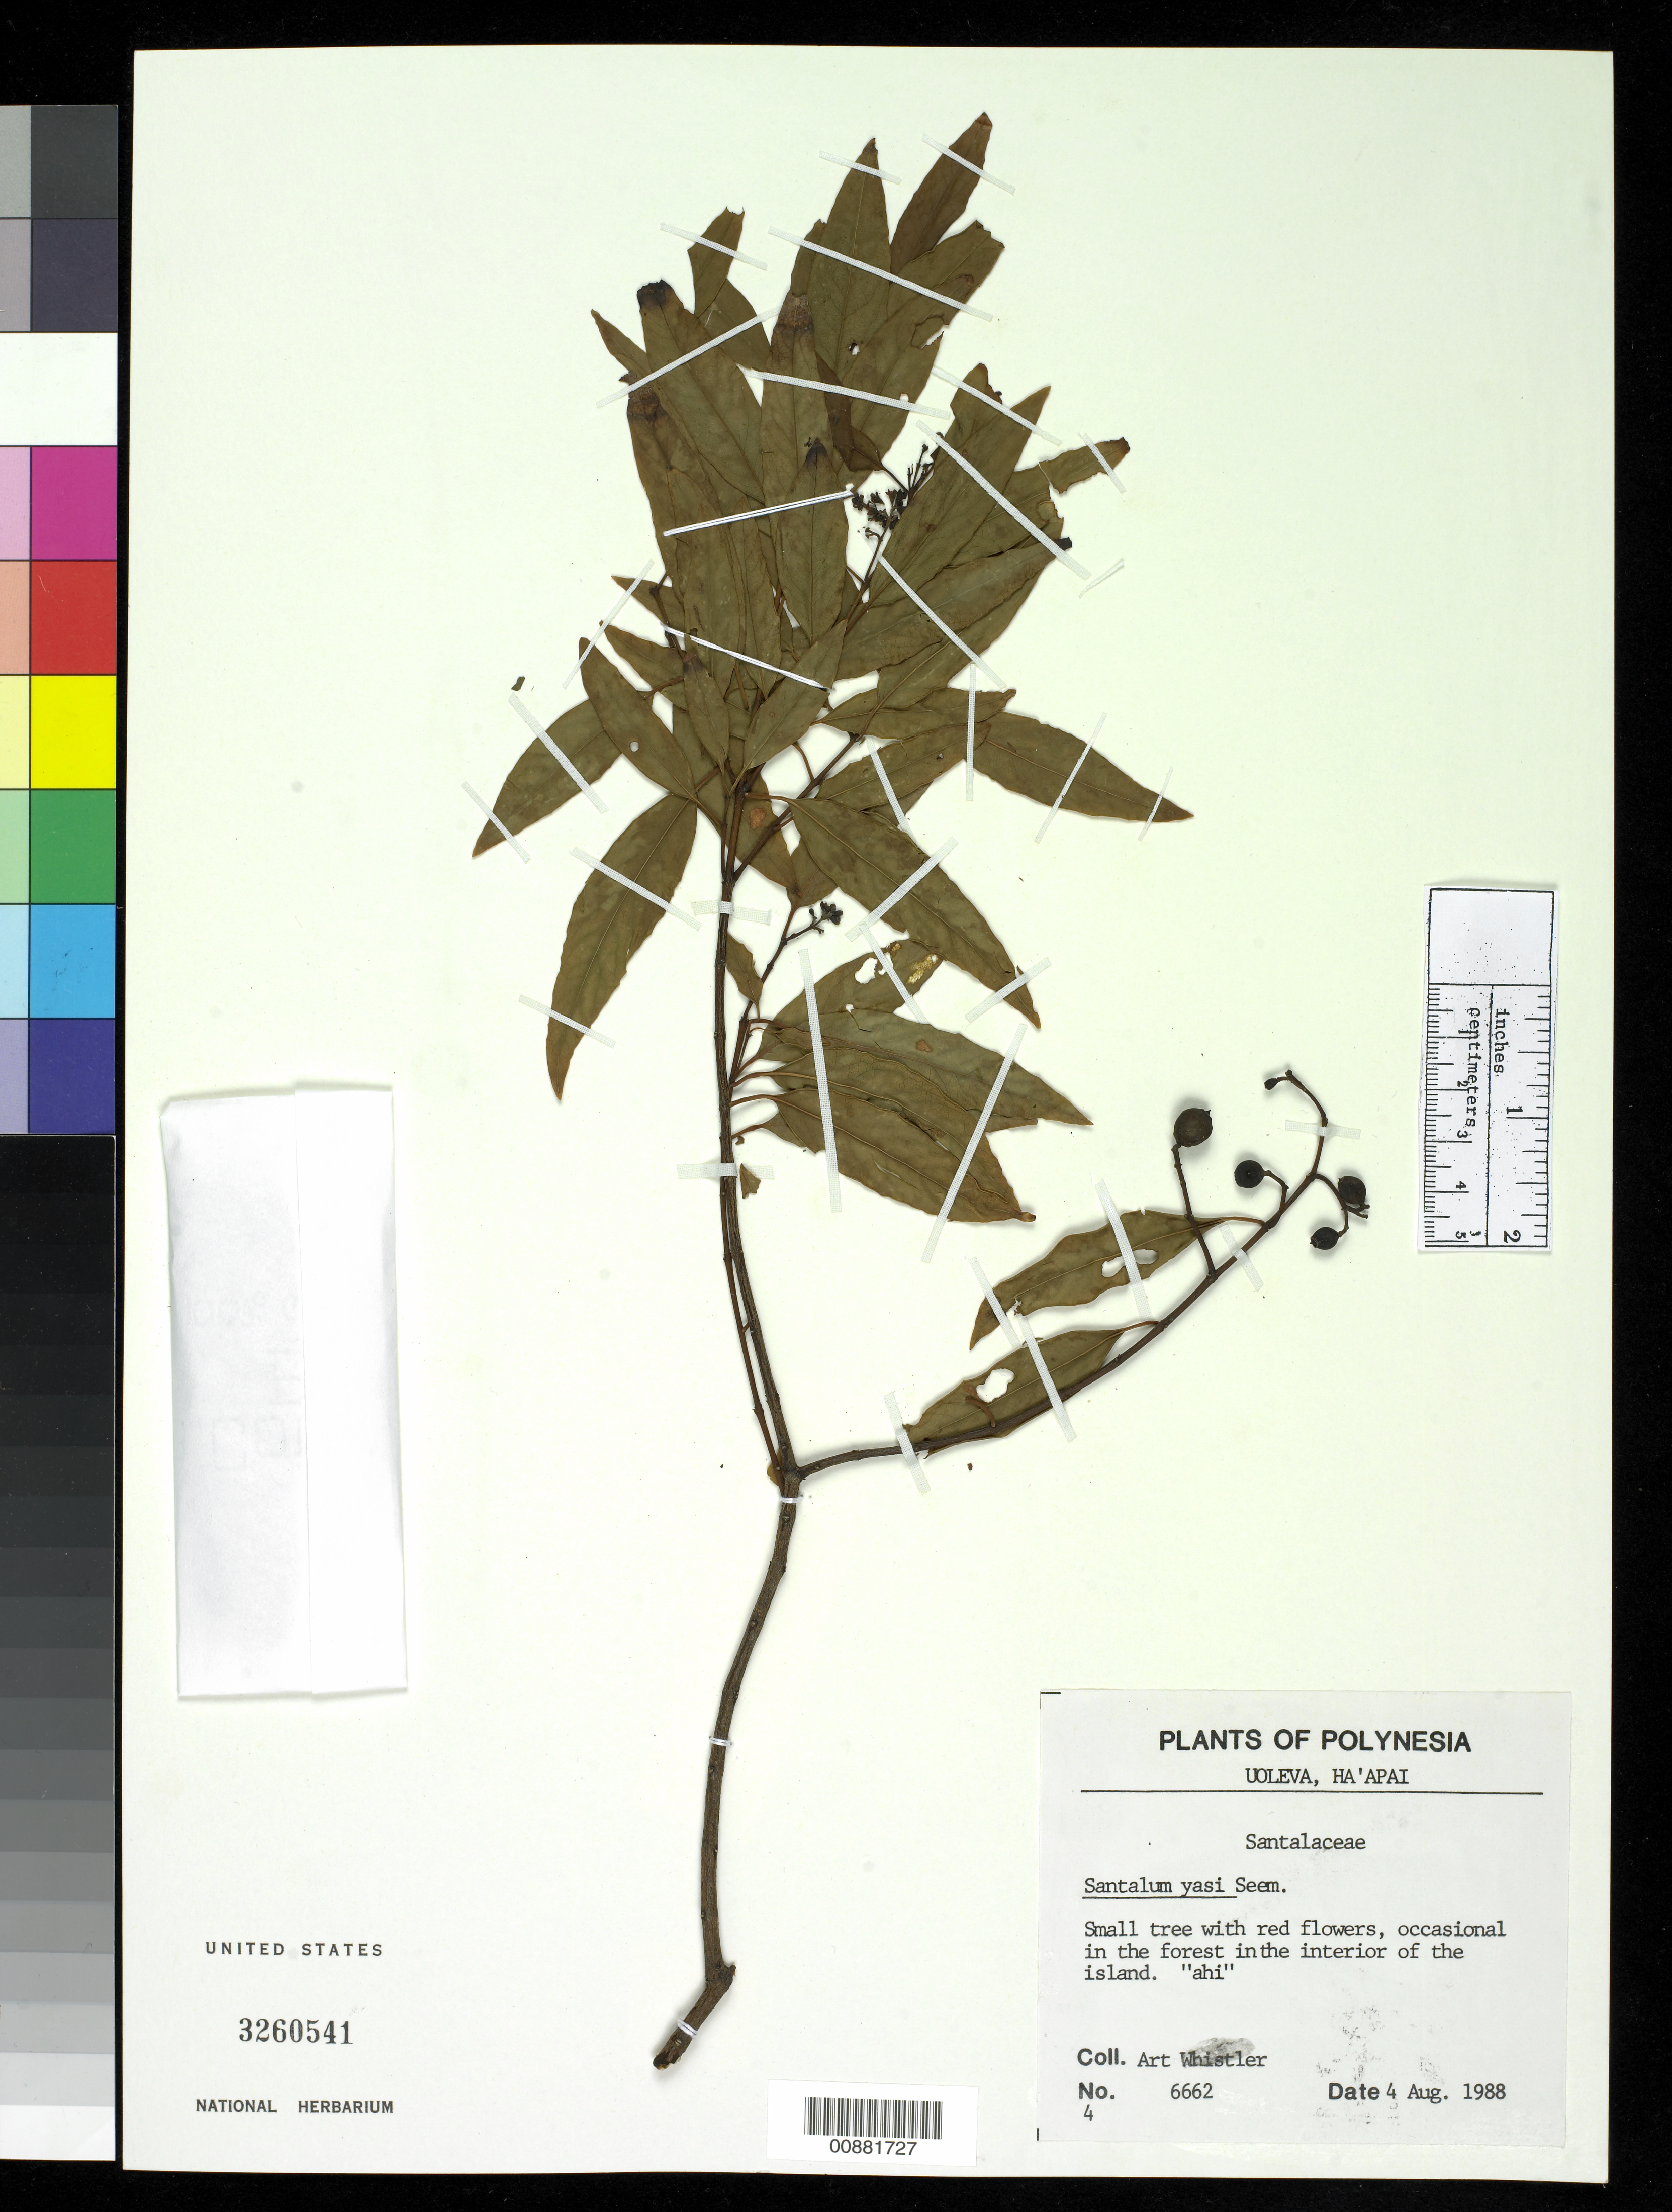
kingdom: Plantae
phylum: Tracheophyta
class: Magnoliopsida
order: Santalales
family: Santalaceae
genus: Santalum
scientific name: Santalum yasi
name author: Seem.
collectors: A. Whistler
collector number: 6662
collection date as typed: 04 Aug 1988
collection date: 1988-08-04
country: Tonga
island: Uoleva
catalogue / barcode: US 3260541